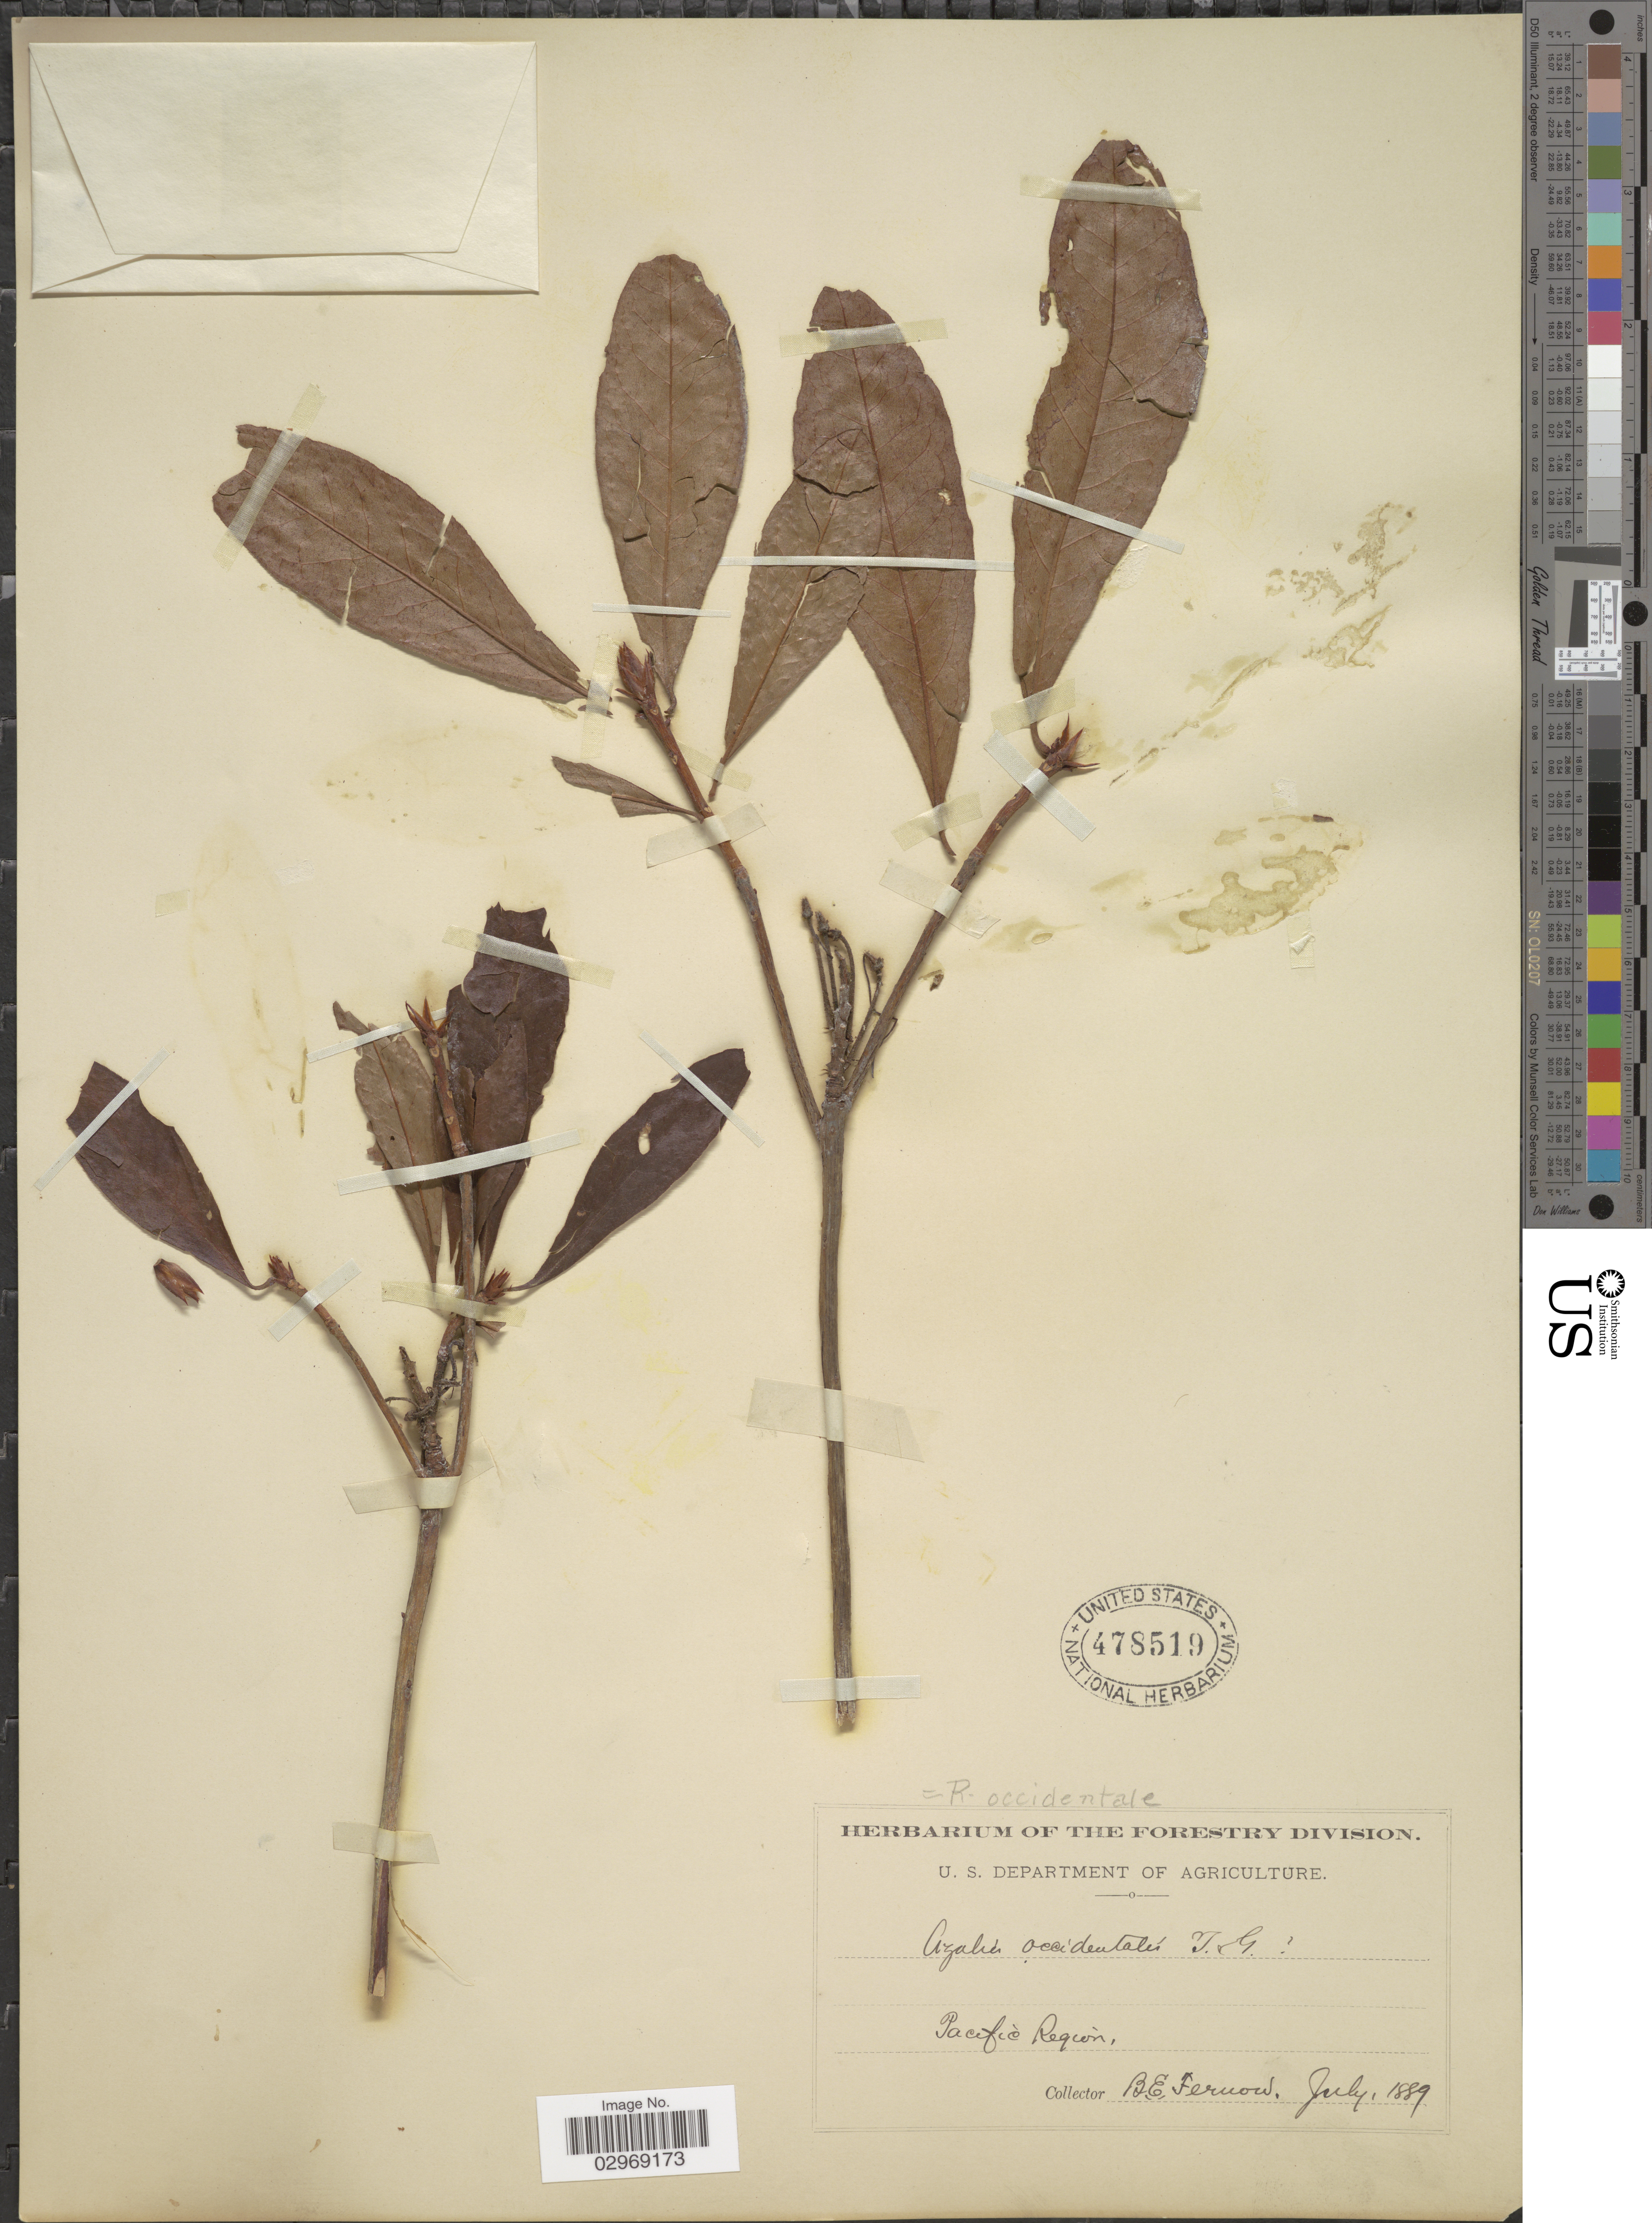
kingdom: Plantae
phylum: Tracheophyta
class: Magnoliopsida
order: Ericales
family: Ericaceae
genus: Rhododendron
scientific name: Rhododendron occidentale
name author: (Torr. & A. Gray) A. Gray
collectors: B. Fernow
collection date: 1889-07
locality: Pacific Region.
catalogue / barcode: US 478519